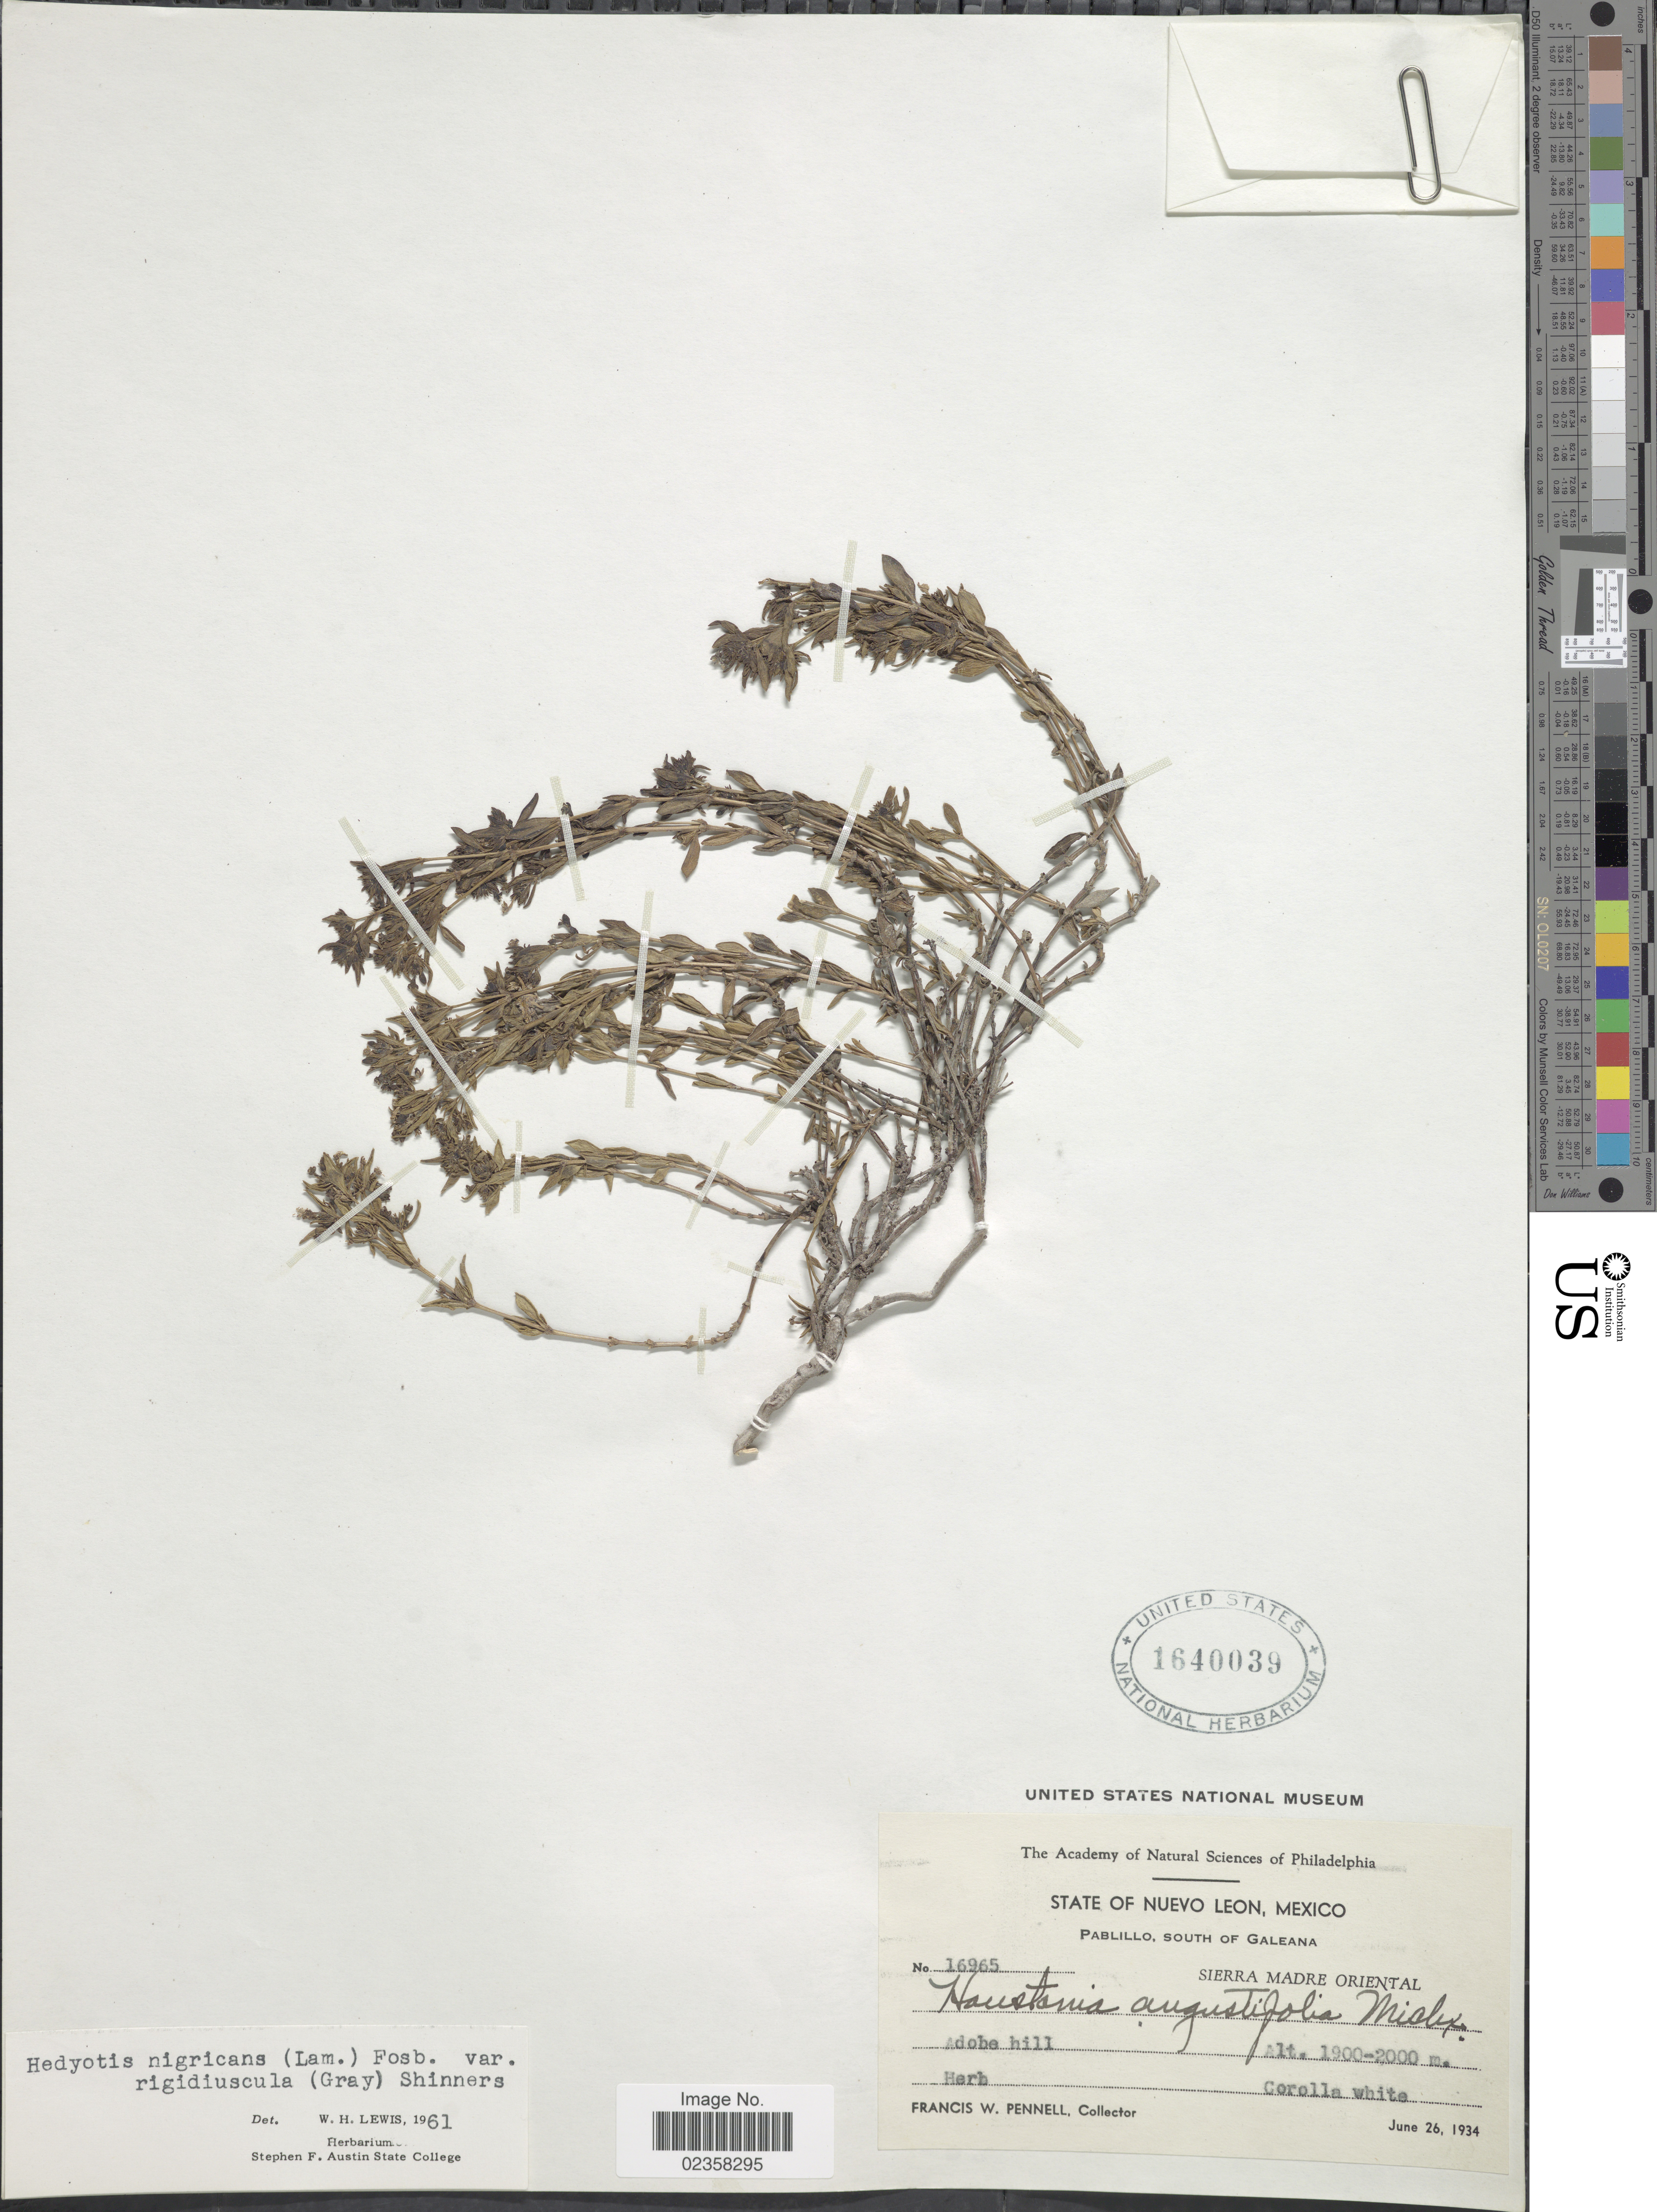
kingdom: Plantae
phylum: Tracheophyta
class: Magnoliopsida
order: Gentianales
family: Rubiaceae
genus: Houstonia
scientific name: Houstonia nigricans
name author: (Lam.) Fernald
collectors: F. W. Pennell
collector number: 16965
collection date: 1934-06-26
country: Mexico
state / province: Nuevo León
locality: Pablillo, South of Galeana, Sierra Madre Oriental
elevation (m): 1900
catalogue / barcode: US 1640039